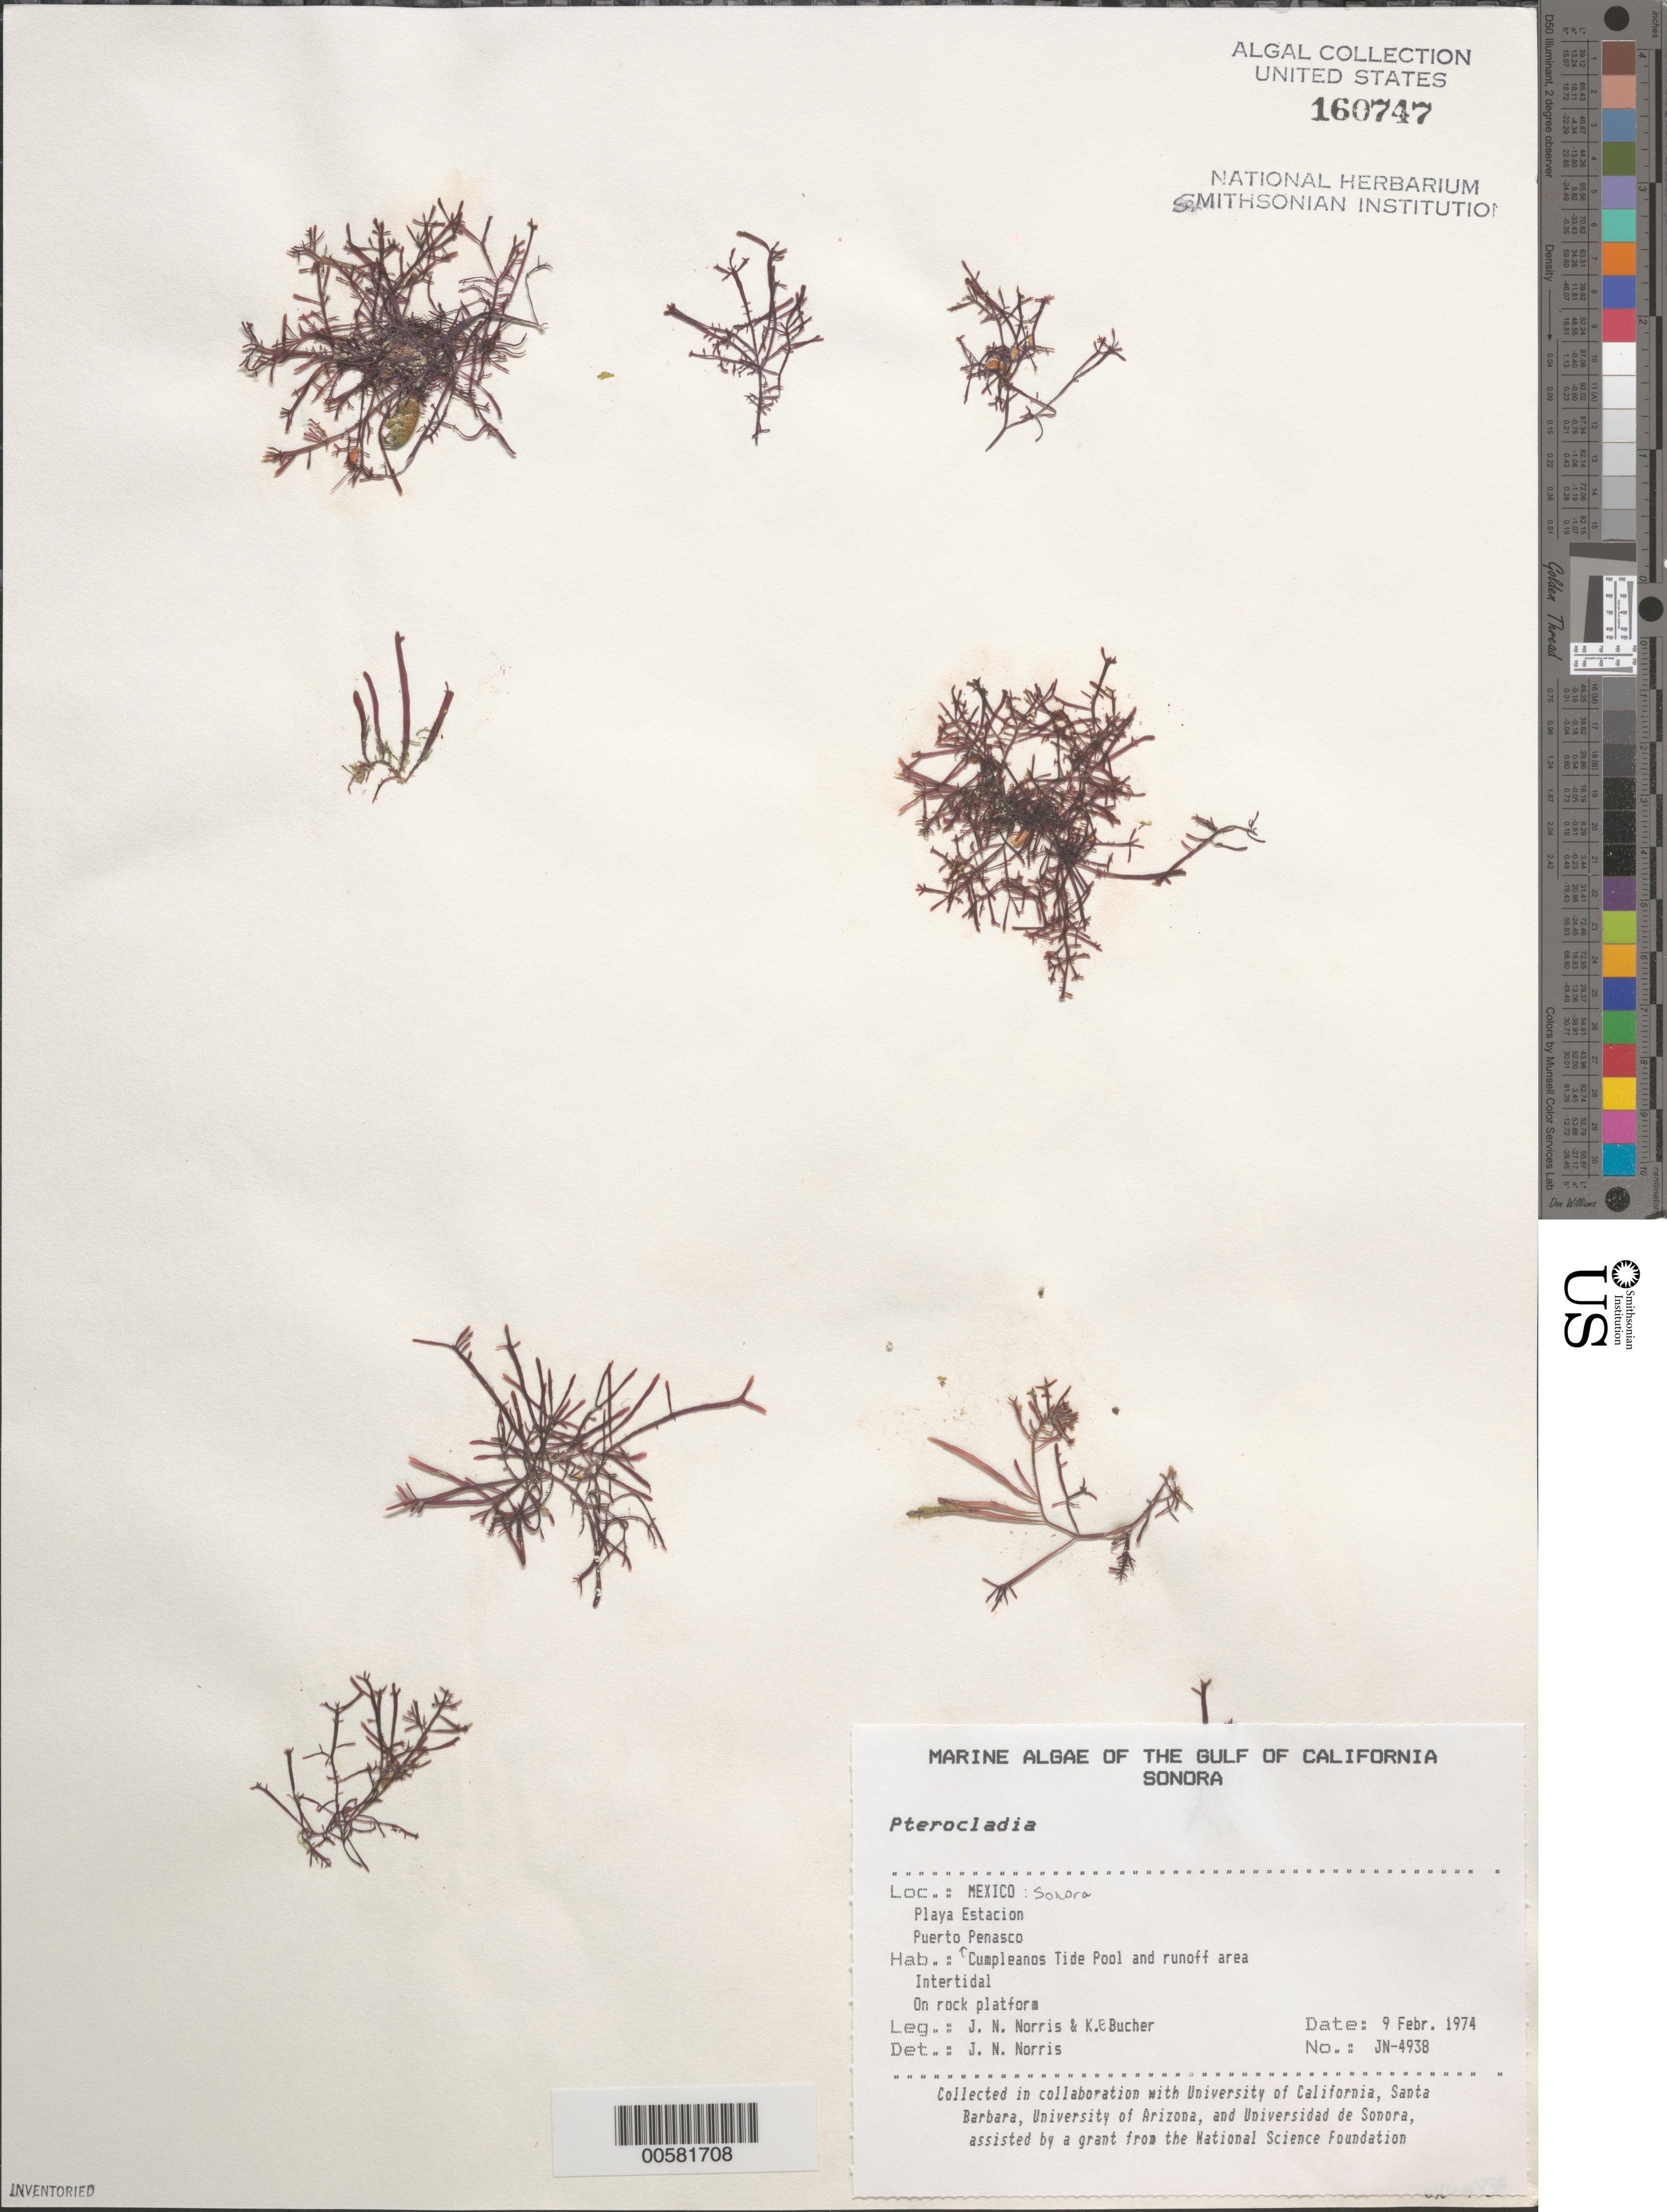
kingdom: Plantae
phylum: Rhodophyta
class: Florideophyceae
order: Gelidiales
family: Pterocladiaceae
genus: Pterocladia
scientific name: Pterocladia sp.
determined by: Norris, James N.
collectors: J. N. Norris & K. E. Bucher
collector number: JN-4938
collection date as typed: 09 Feb 1974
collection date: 1974-02-09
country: Mexico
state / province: Sonora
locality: Playa Estacion, Puerto Penasco, Cumpleanos tide pool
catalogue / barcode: US 160747